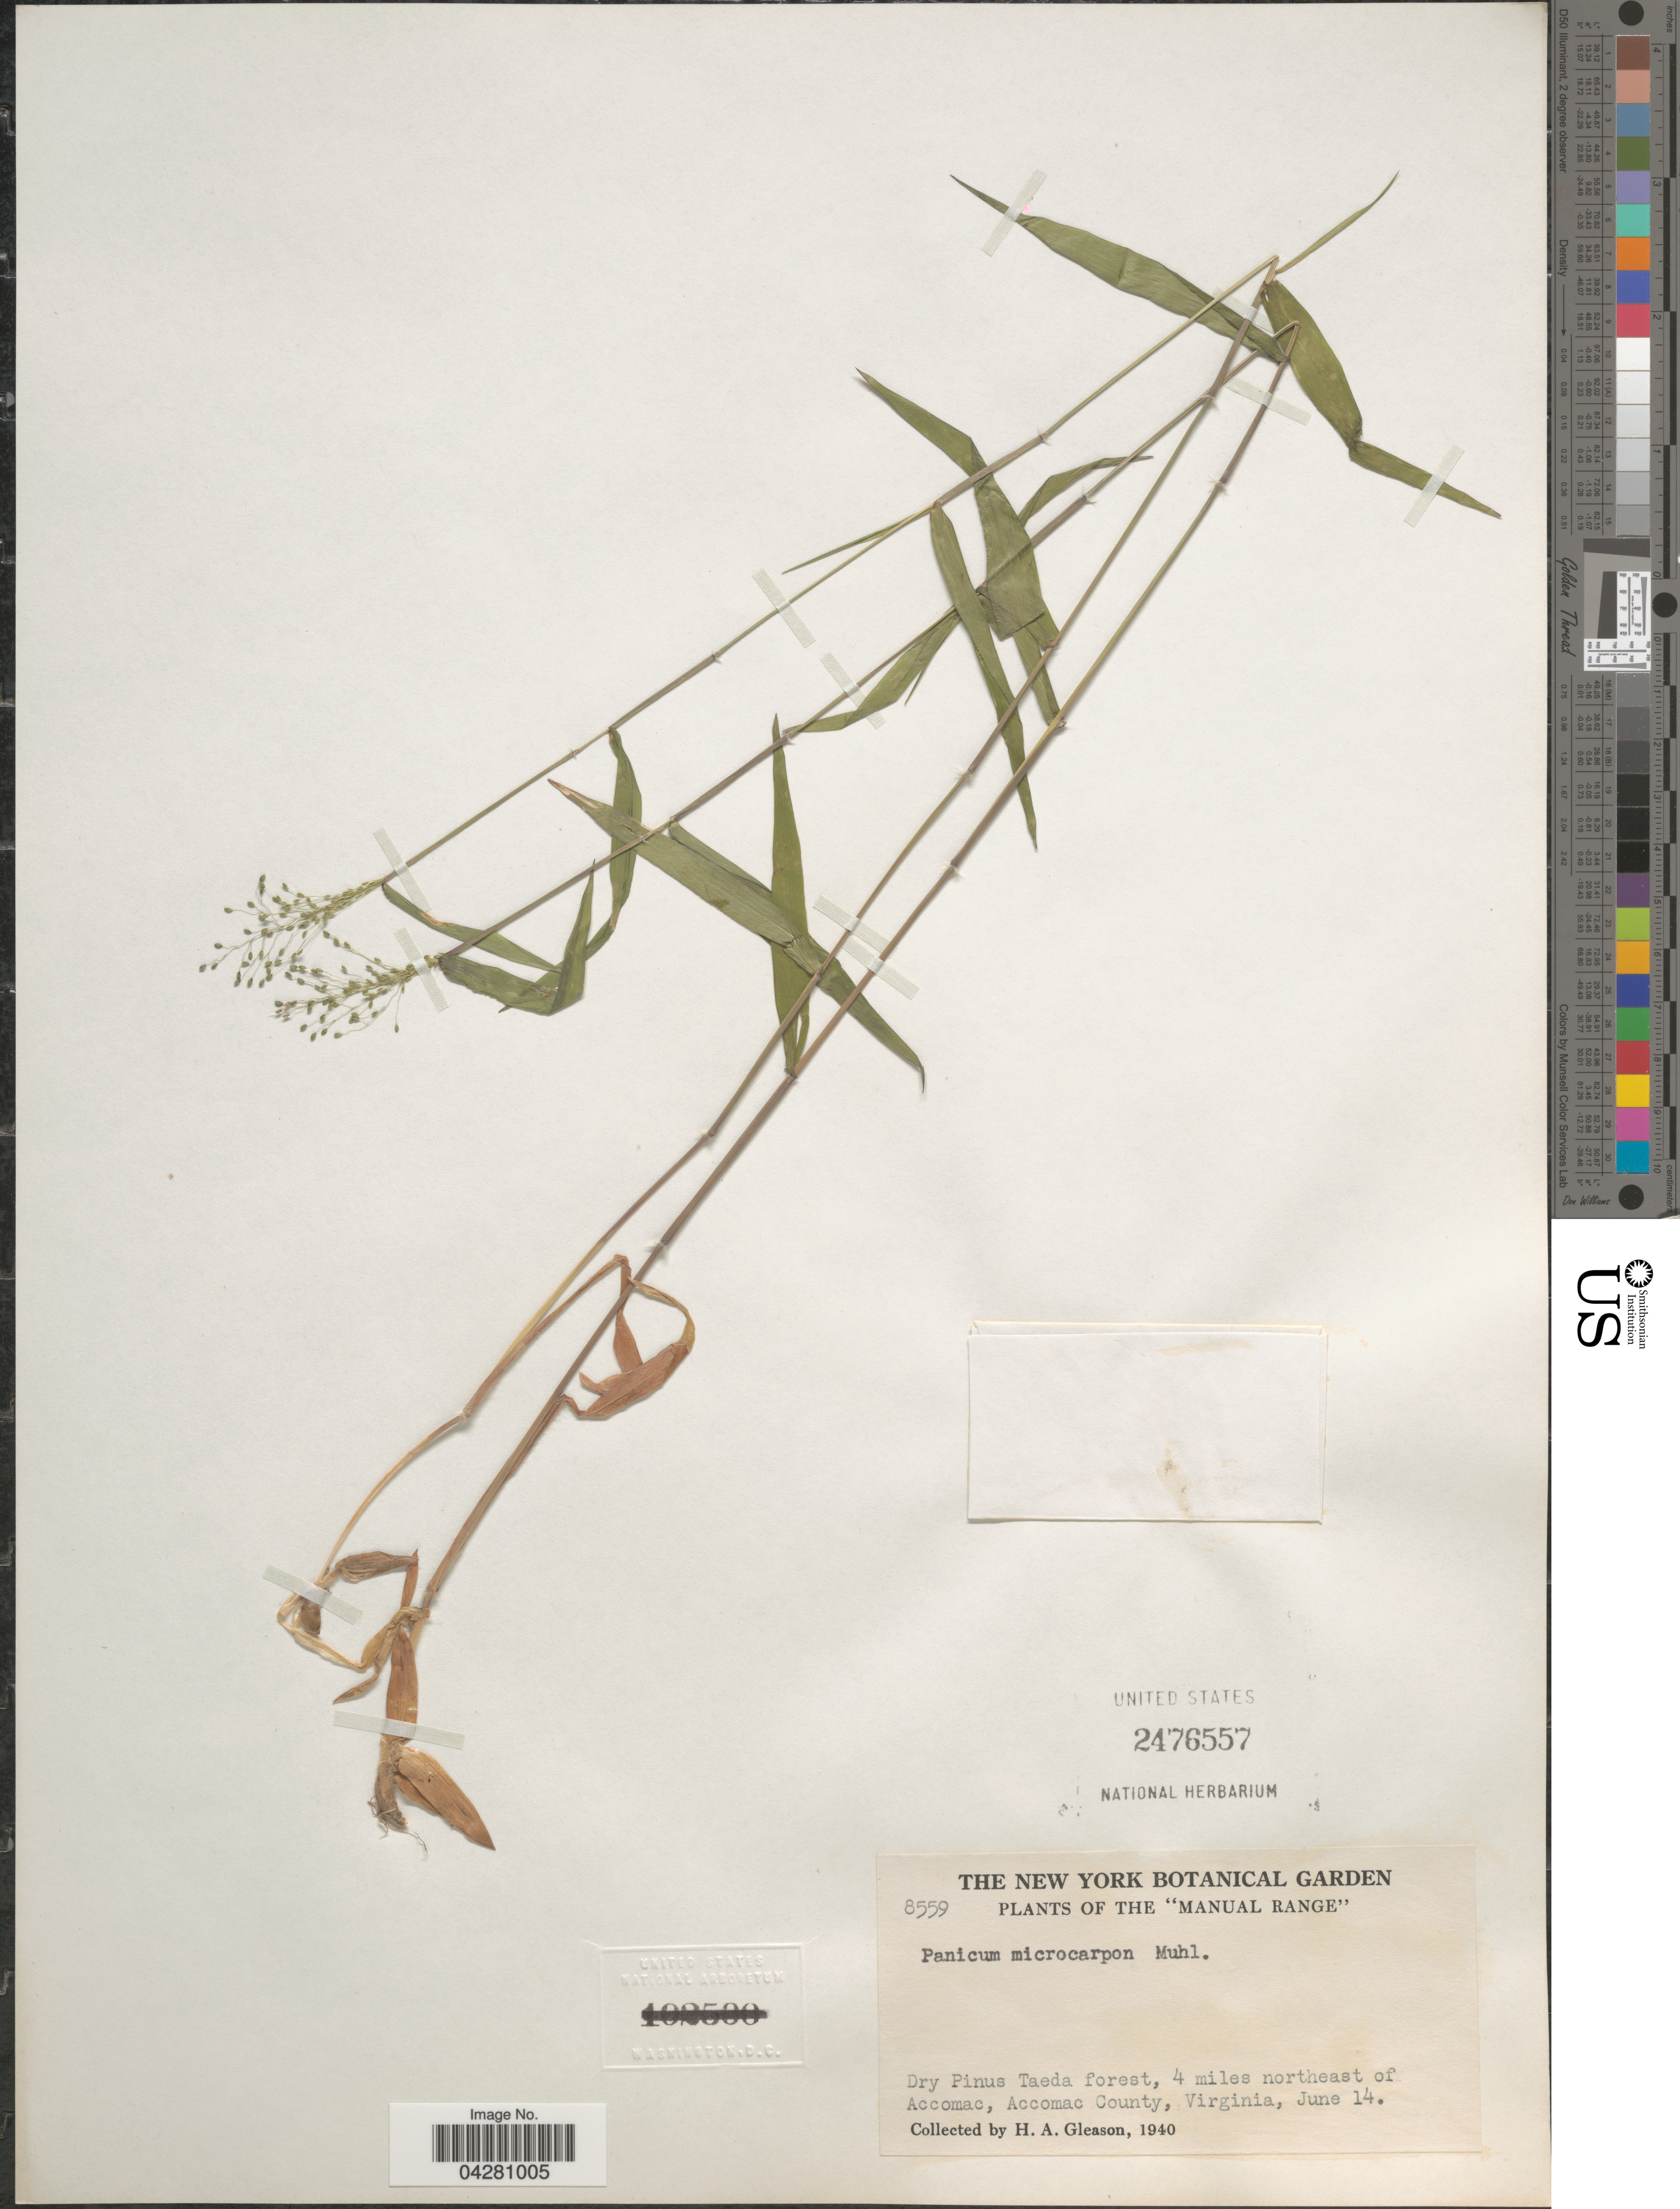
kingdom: Plantae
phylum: Tracheophyta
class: Liliopsida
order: Poales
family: Poaceae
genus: Dichanthelium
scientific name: Dichanthelium dichotomum var. dichotomum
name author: (L.) Gould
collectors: H. A. Gleason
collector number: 8559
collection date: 1940-06-14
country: United States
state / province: Virginia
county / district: Accomack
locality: The "Manual Range". Dry Pinus Taeda forest, 4 miles northeast of Accomac, Accomac County.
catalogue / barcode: US 2476557